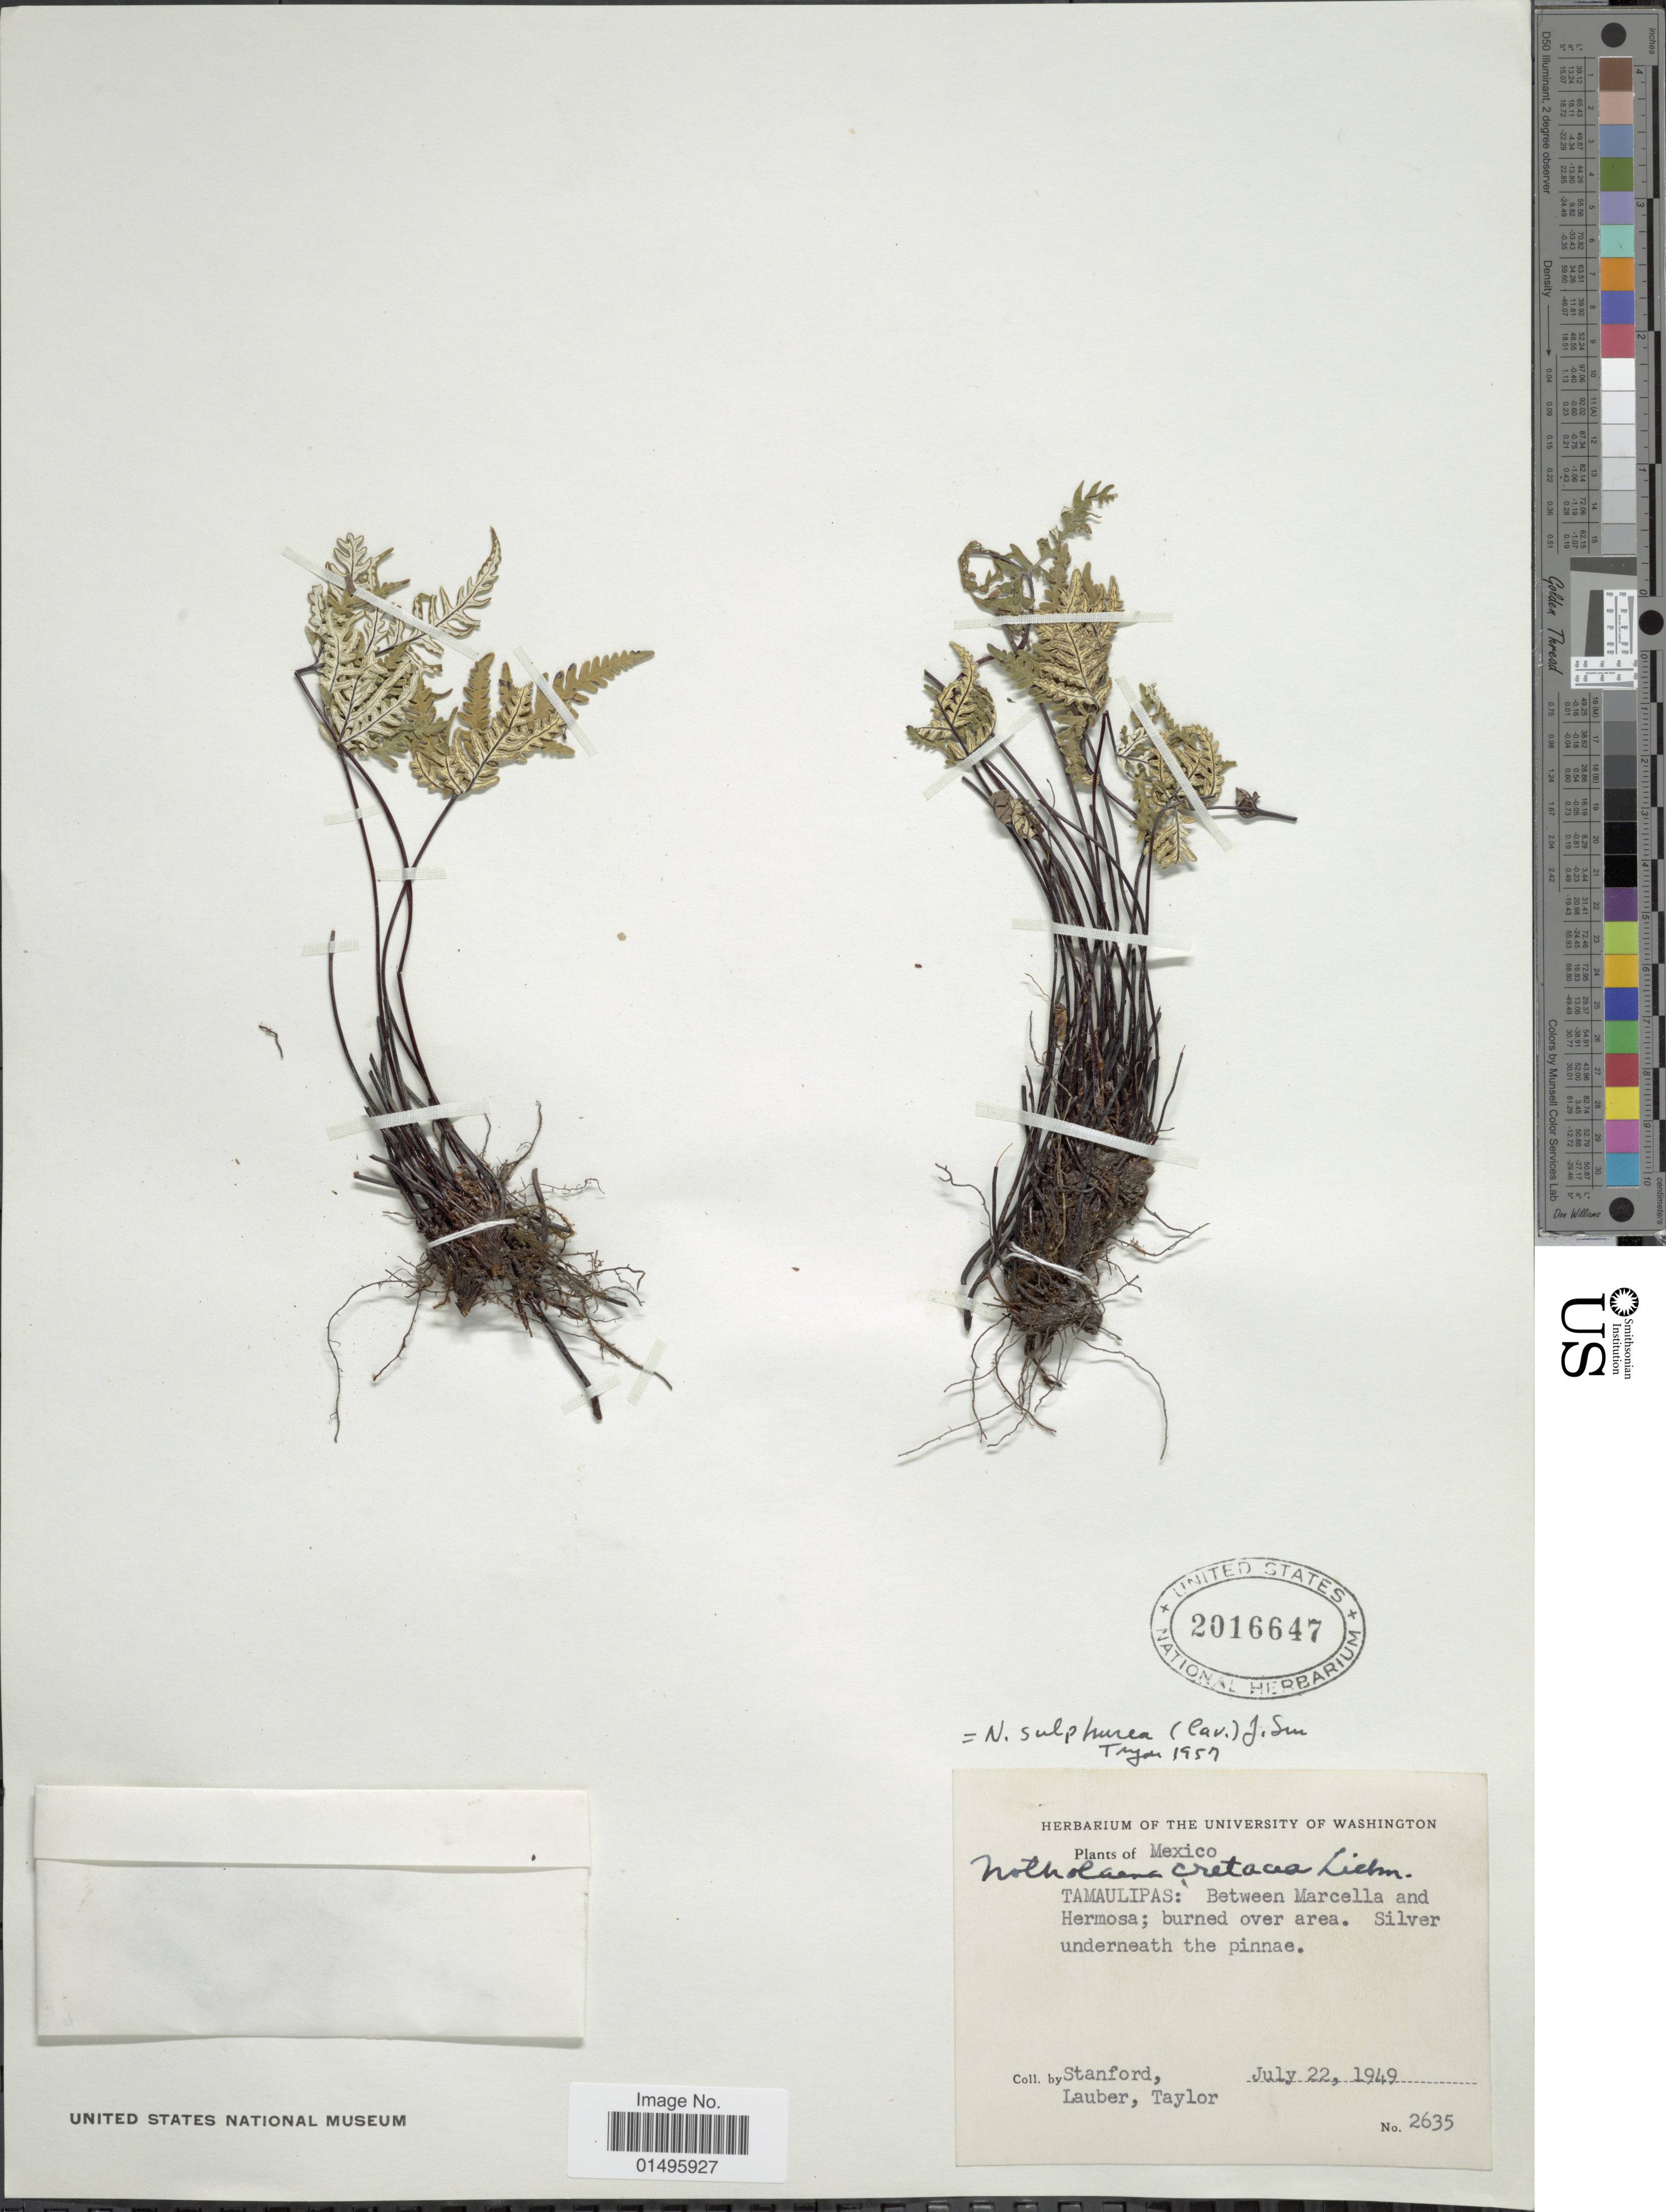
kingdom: Plantae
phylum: Tracheophyta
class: Polypodiopsida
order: Polypodiales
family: Pteridaceae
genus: Notholaena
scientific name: Notholaena sulphurea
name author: (Cav.) Small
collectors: -. Stanford, Lauber, -- & -- Taylor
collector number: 2635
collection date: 1949-07-22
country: Mexico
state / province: Tamaulipas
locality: Mexico, between Marcella ad Hermosa; burned over area.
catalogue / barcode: US 2016647